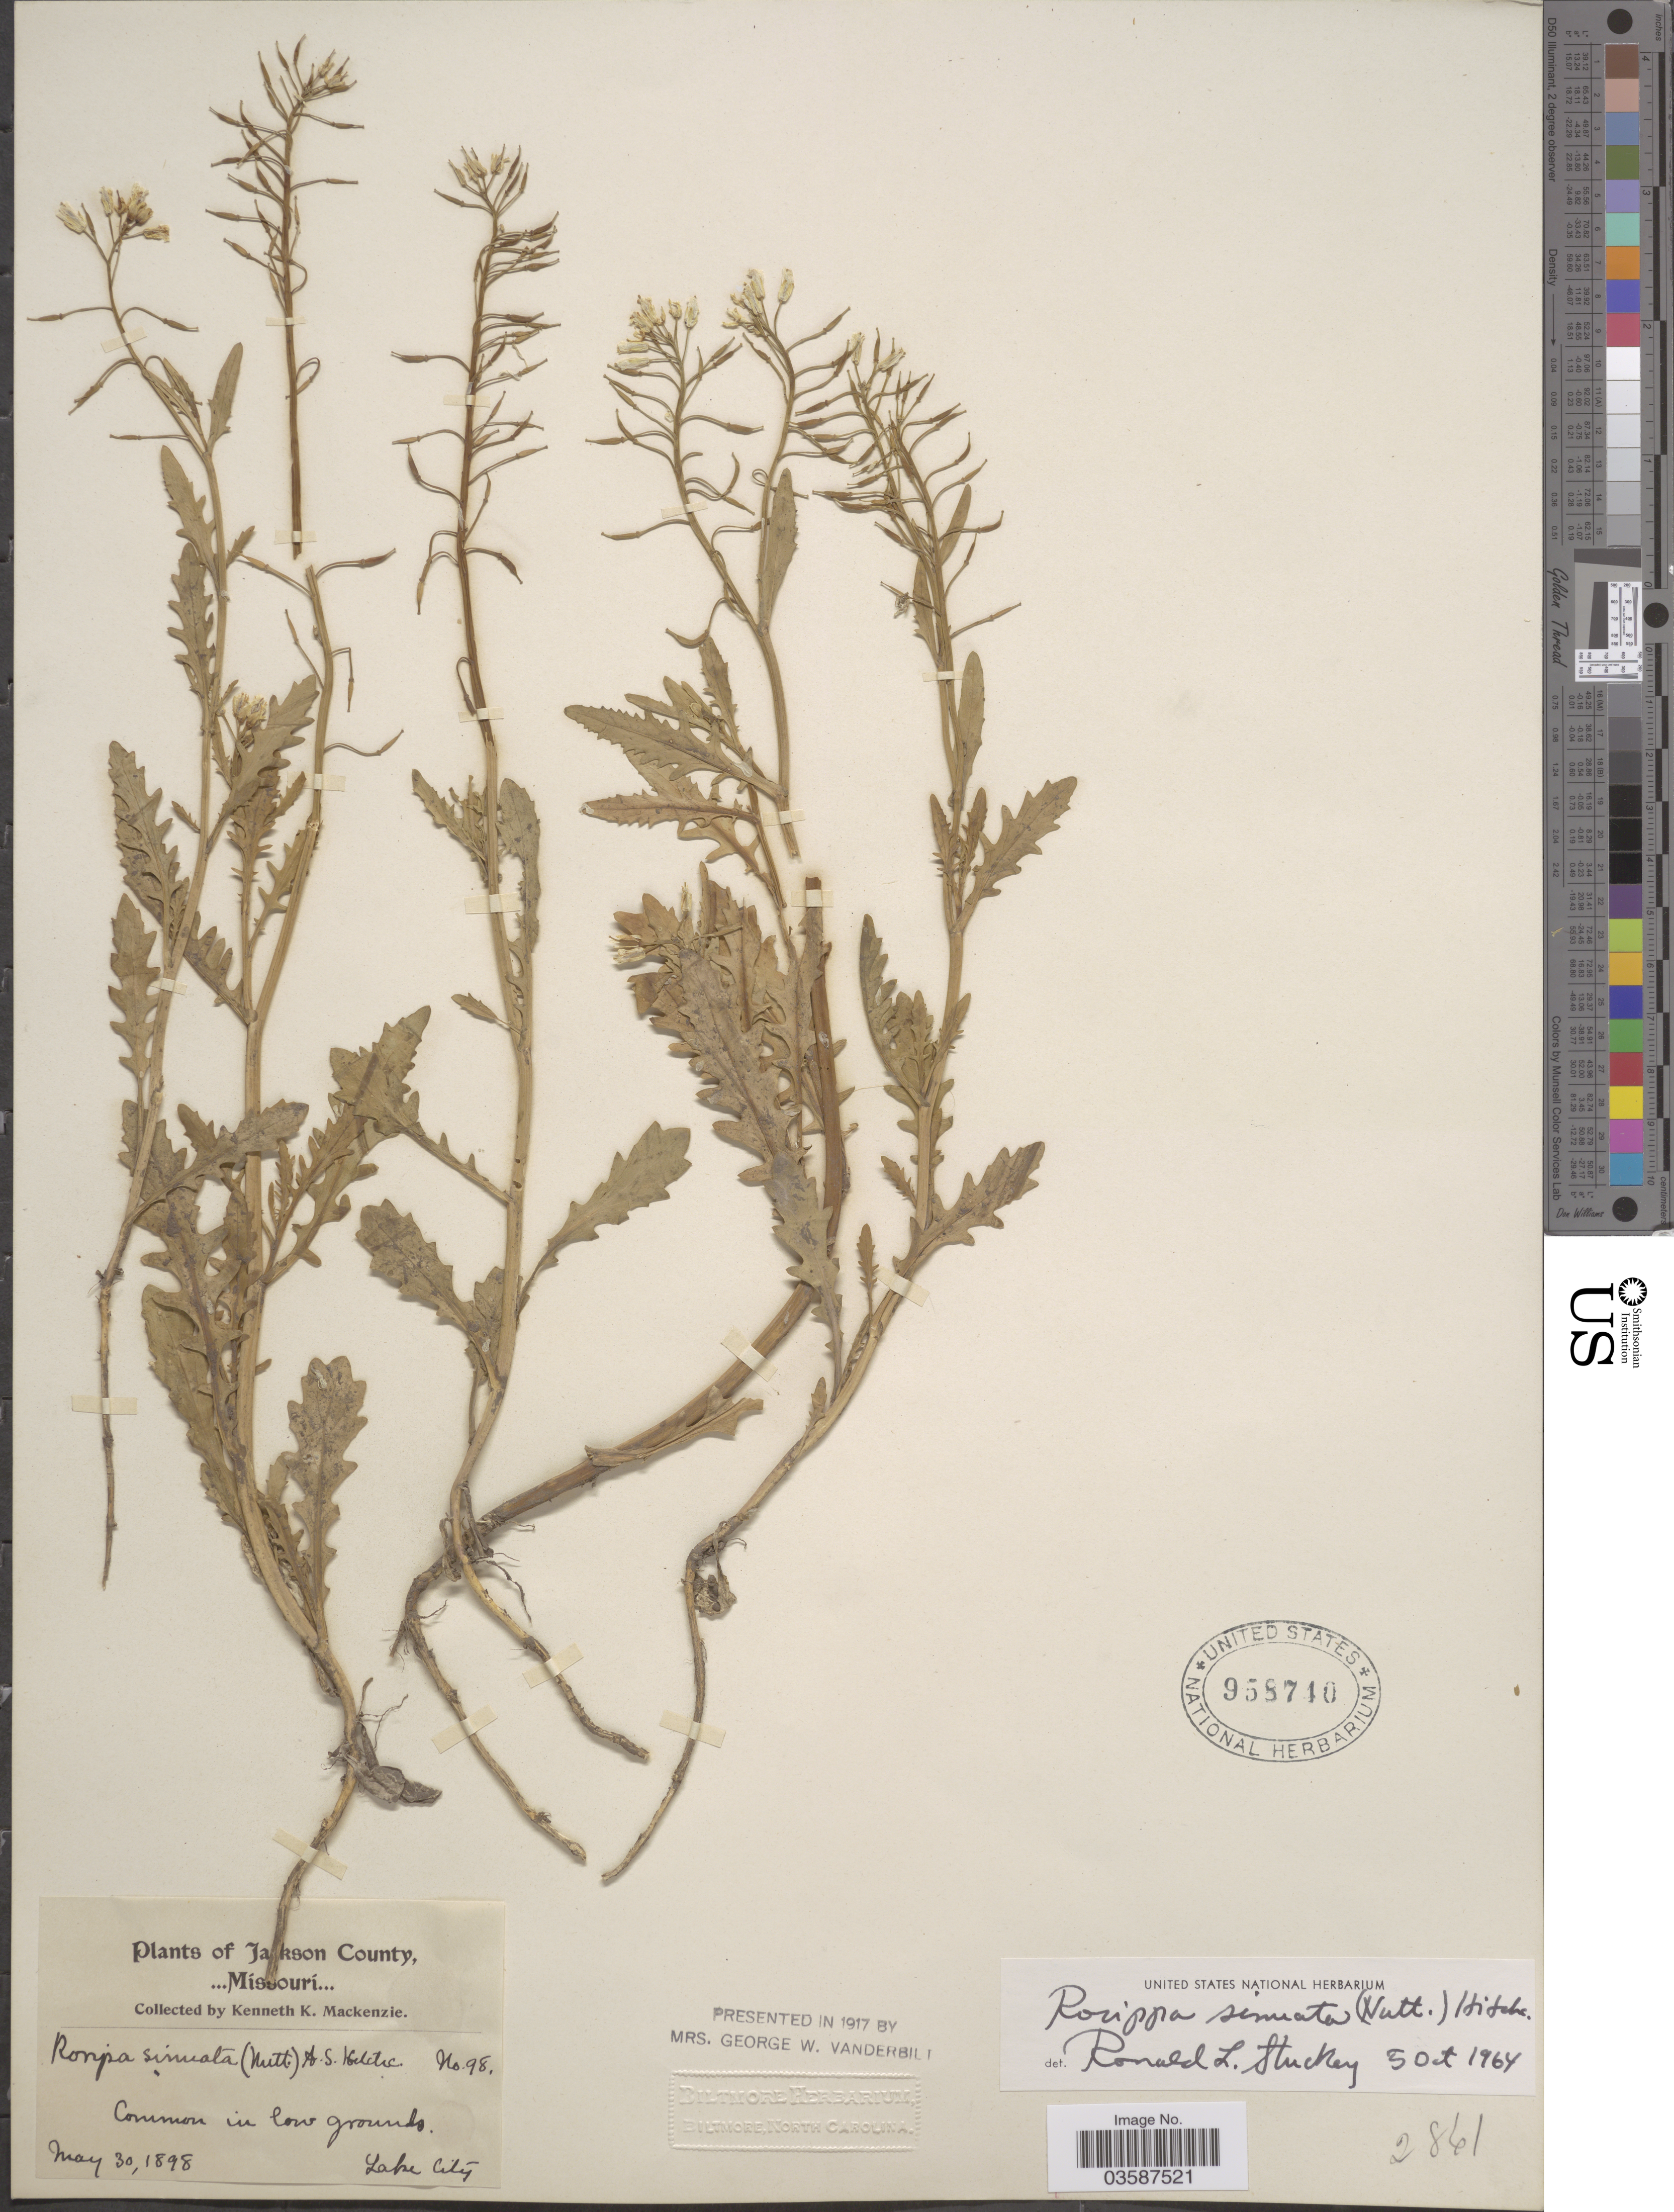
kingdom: Plantae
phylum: Tracheophyta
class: Magnoliopsida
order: Brassicales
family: Brassicaceae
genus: Rorippa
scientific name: Rorippa sinuata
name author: (Nutt.) Hitchc.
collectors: K. K. Mackenzie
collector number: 98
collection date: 1898-05-30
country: United States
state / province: Missouri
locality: Jackson County. Lake City.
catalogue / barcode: US 958740